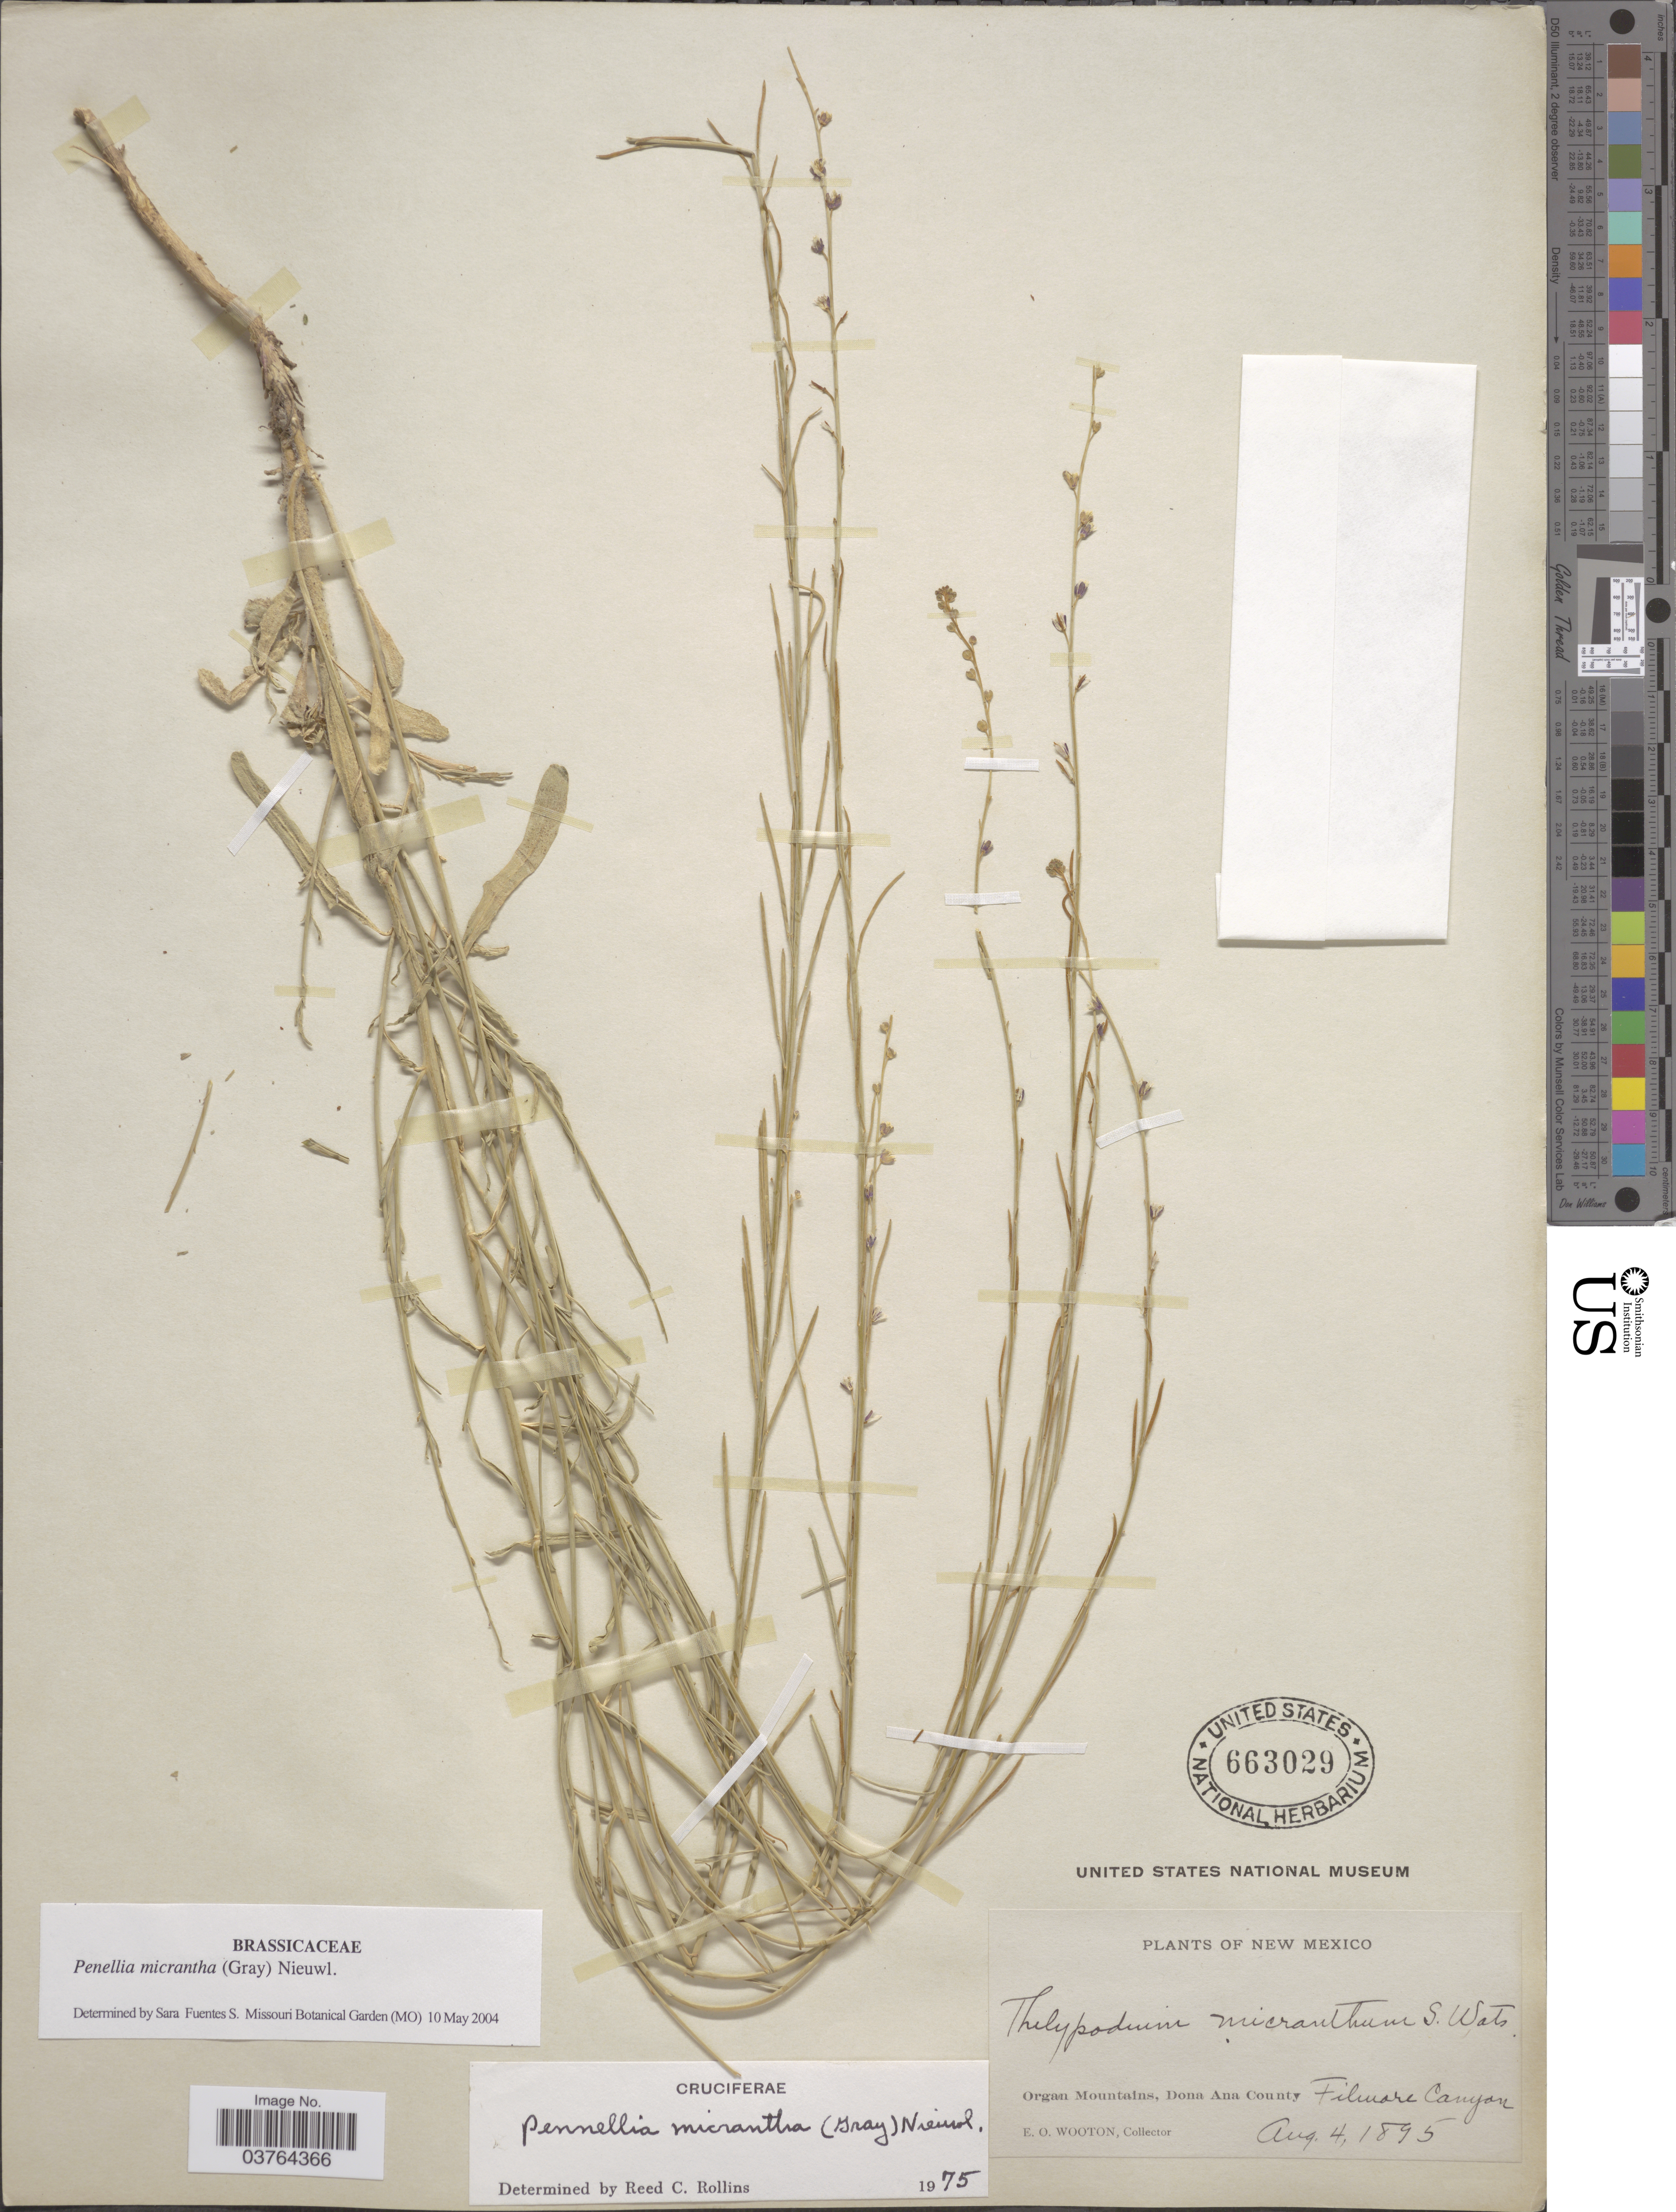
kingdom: Plantae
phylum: Tracheophyta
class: Magnoliopsida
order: Brassicales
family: Brassicaceae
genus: Pennellia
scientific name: Pennellia micrantha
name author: (A. Gray) Nieuwl.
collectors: E. O. Wooton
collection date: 1895-08-04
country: United States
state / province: New Mexico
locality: Organ Mountains, Dona Ana County. Filmore Canyon.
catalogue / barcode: US 663029